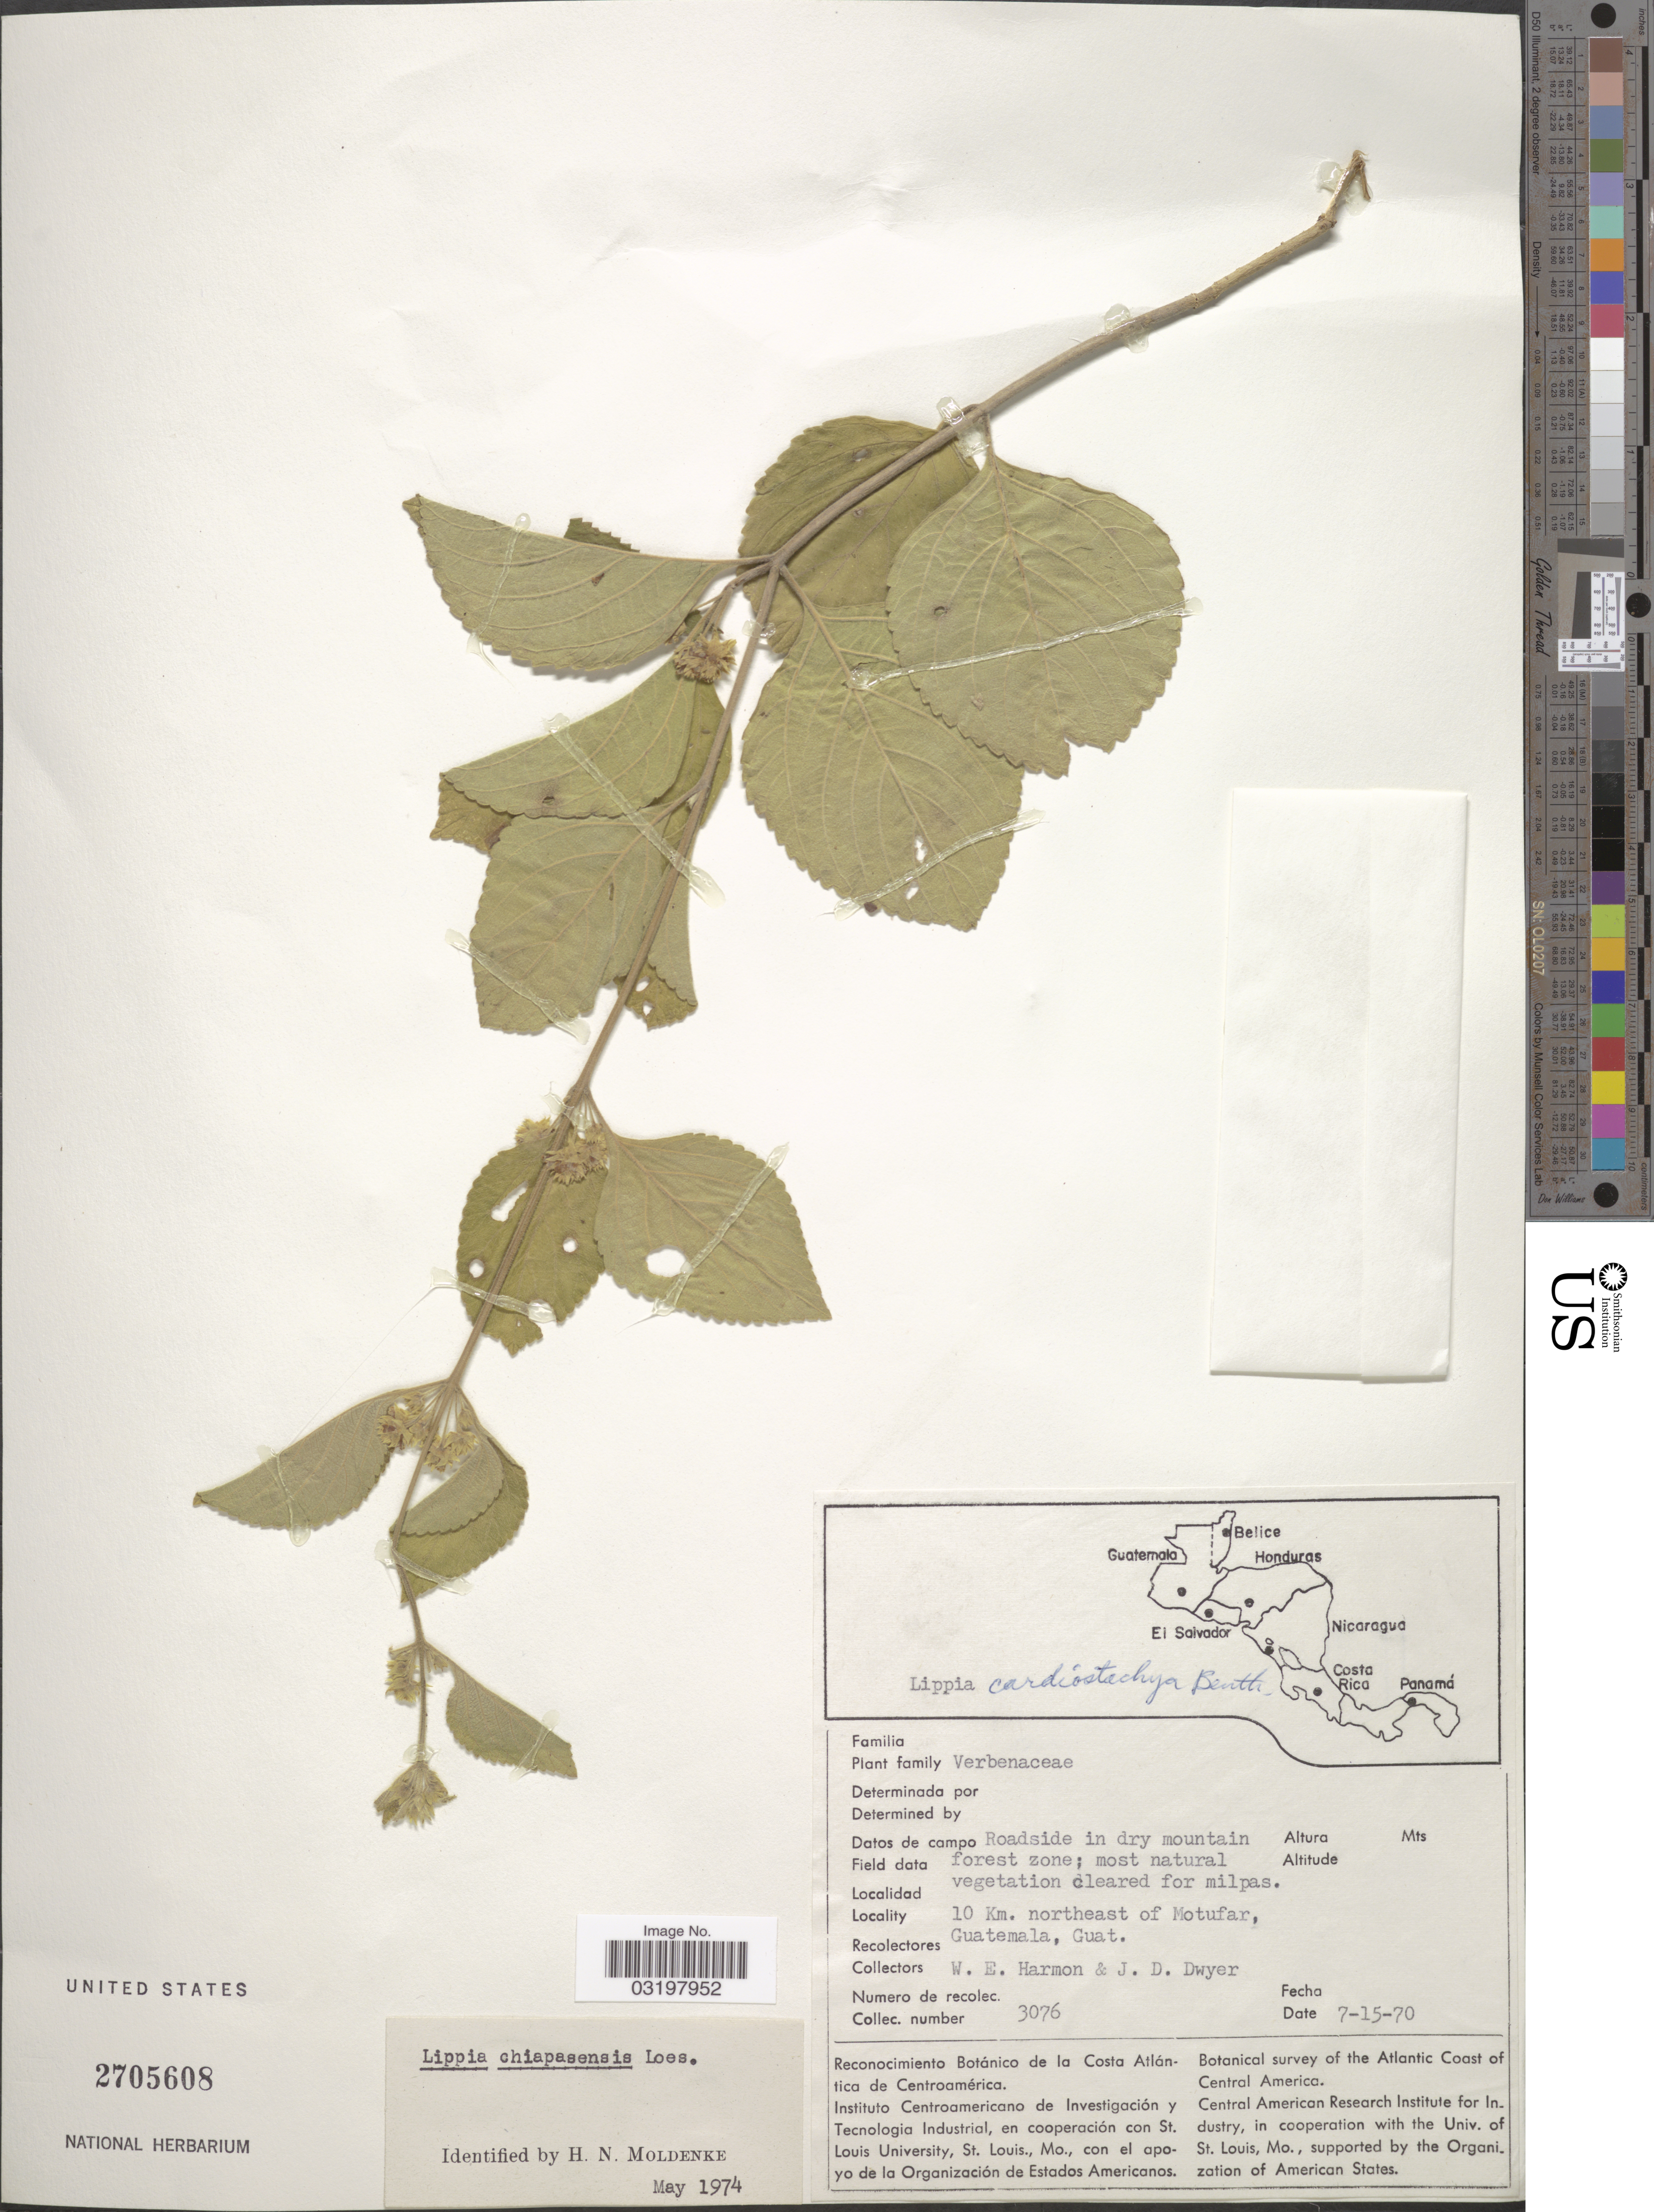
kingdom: Plantae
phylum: Tracheophyta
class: Magnoliopsida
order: Lamiales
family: Verbenaceae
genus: Lippia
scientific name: Lippia chiapasensis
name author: Loes.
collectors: W. E. Harmon & J. D. Dwyer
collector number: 3076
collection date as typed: Transcribed d/m/y: 15/7/70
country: Guatemala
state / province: Guatemala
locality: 10 Km. northeast of Motufar, Guatemala, Guat.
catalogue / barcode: US 2705608